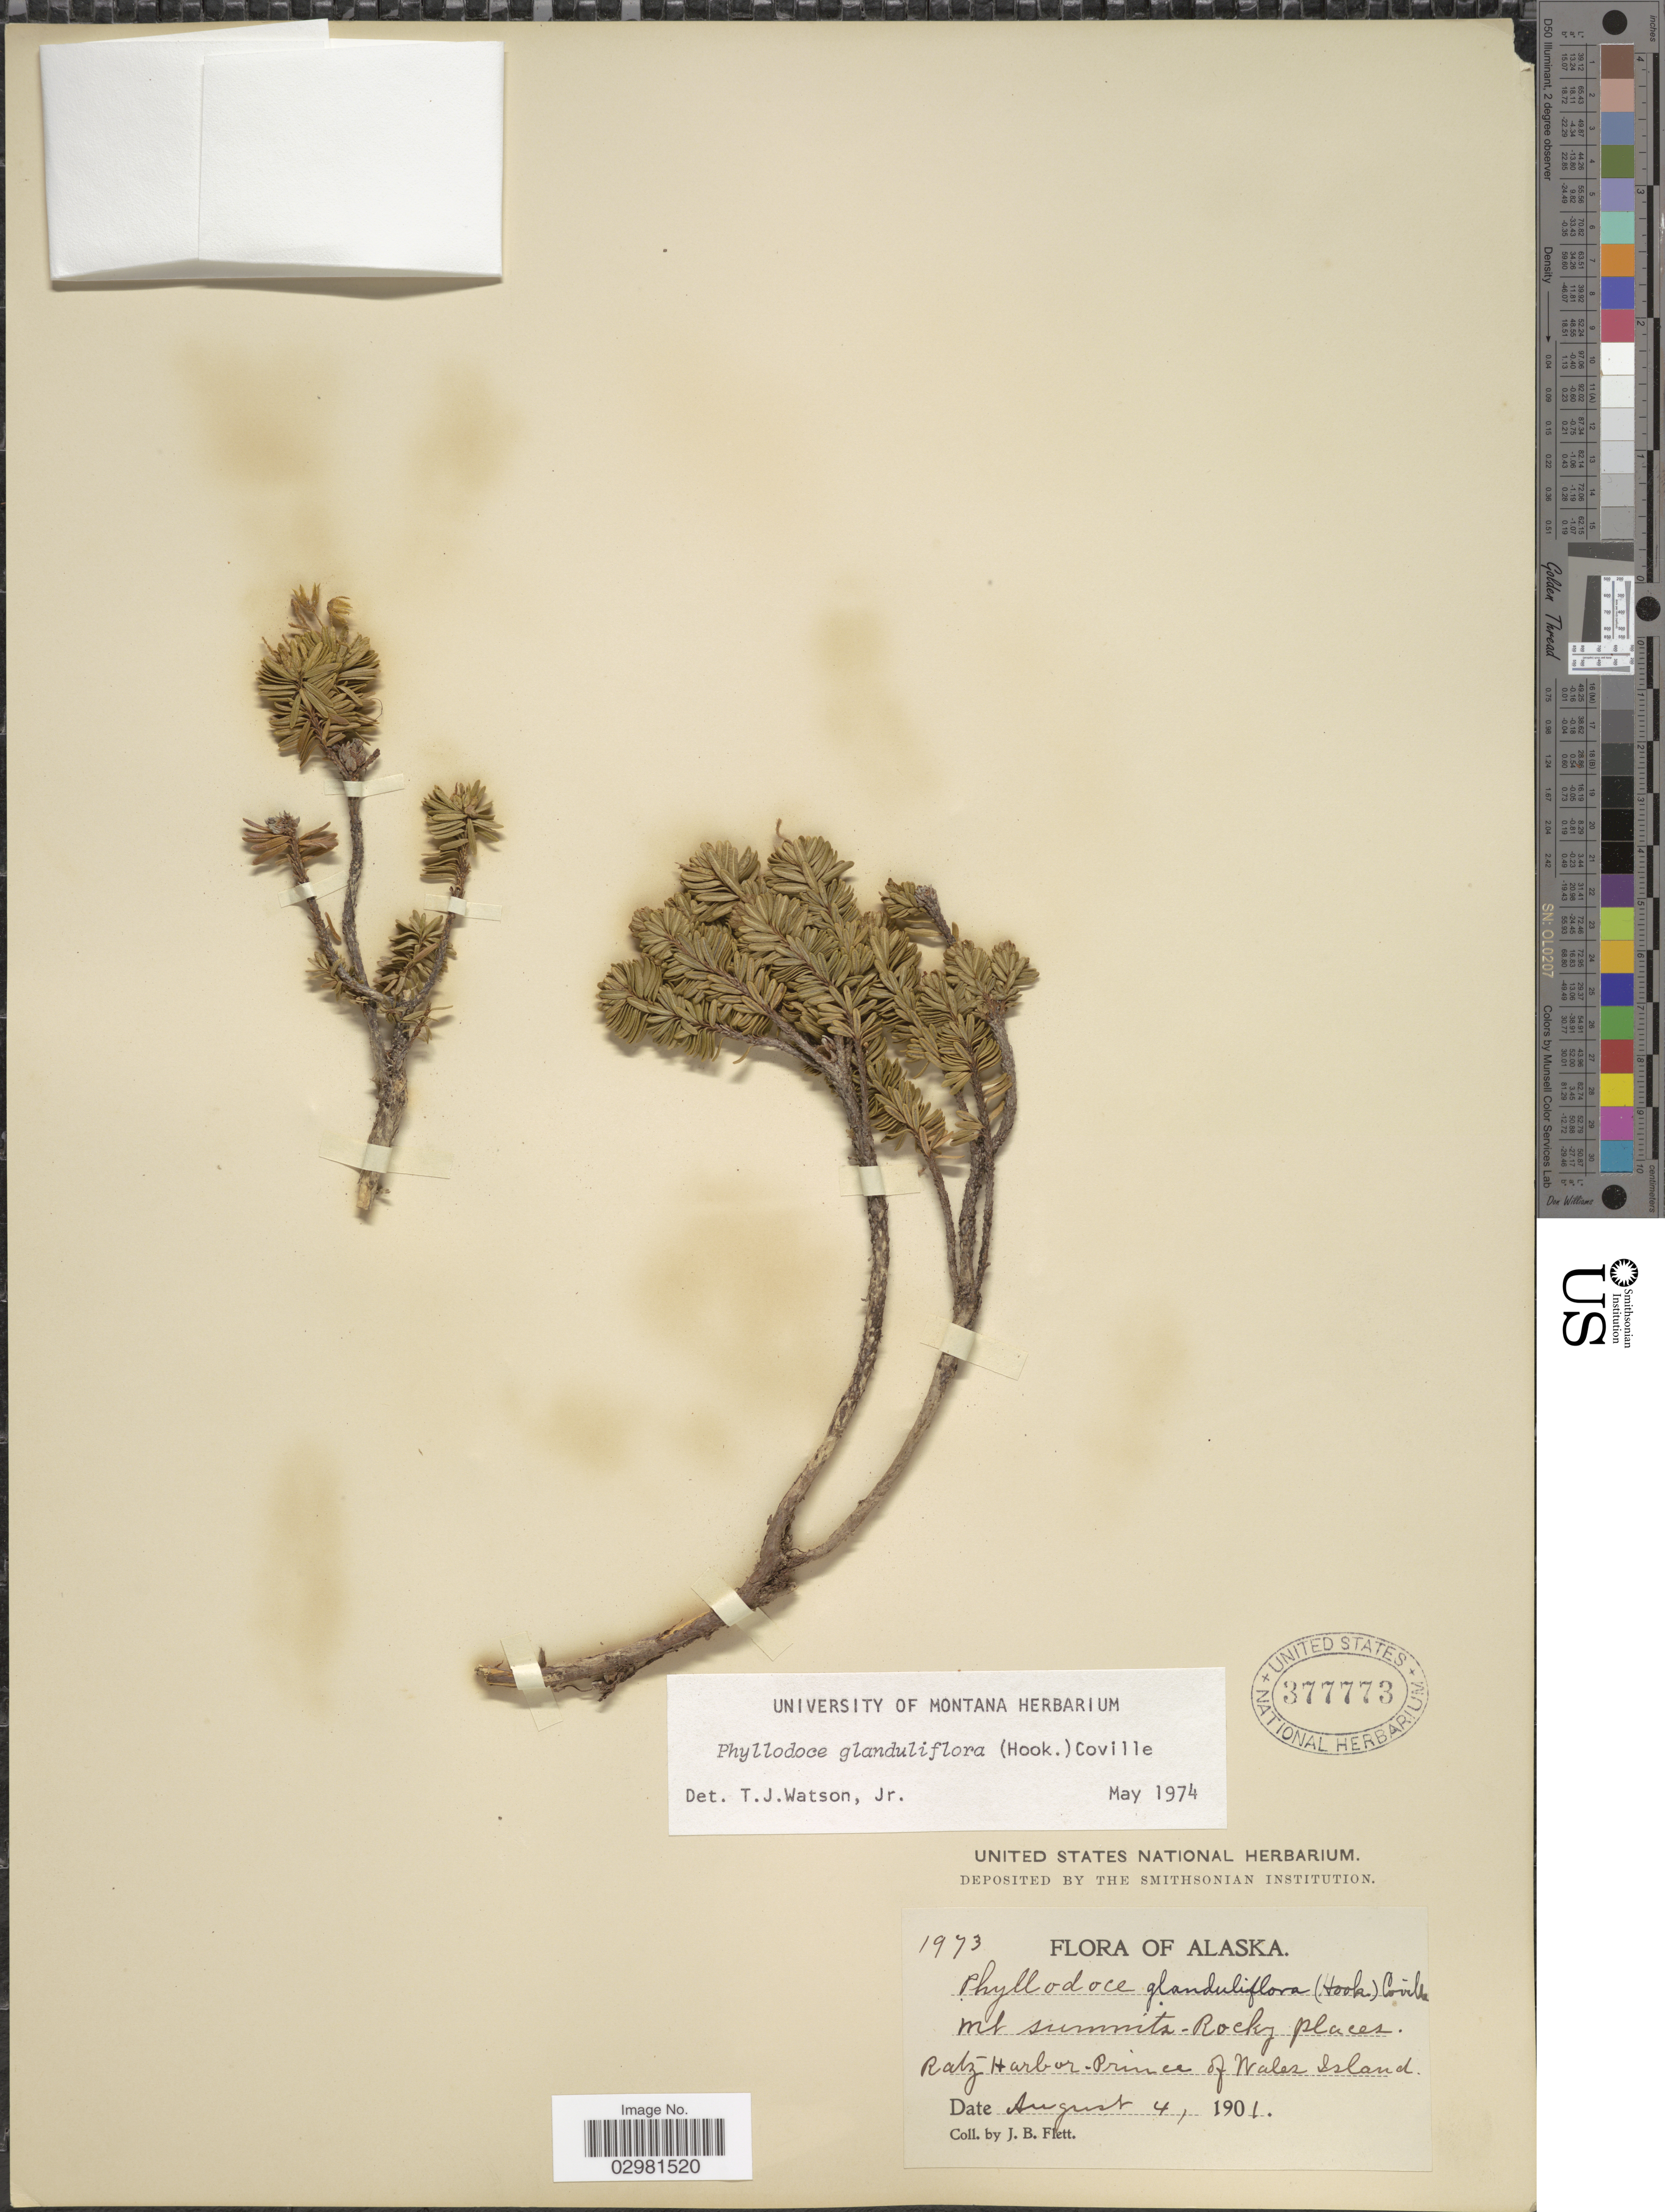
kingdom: Plantae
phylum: Tracheophyta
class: Magnoliopsida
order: Ericales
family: Ericaceae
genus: Phyllodoce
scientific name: Phyllodoce glanduliflora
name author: (Hook.) Coville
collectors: J. Flett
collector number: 1973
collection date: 1901-08-04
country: United States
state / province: Alaska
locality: Mt. summits, Rocky places, Ratz Harbor, Prince of Wales Island.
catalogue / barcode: US 377773